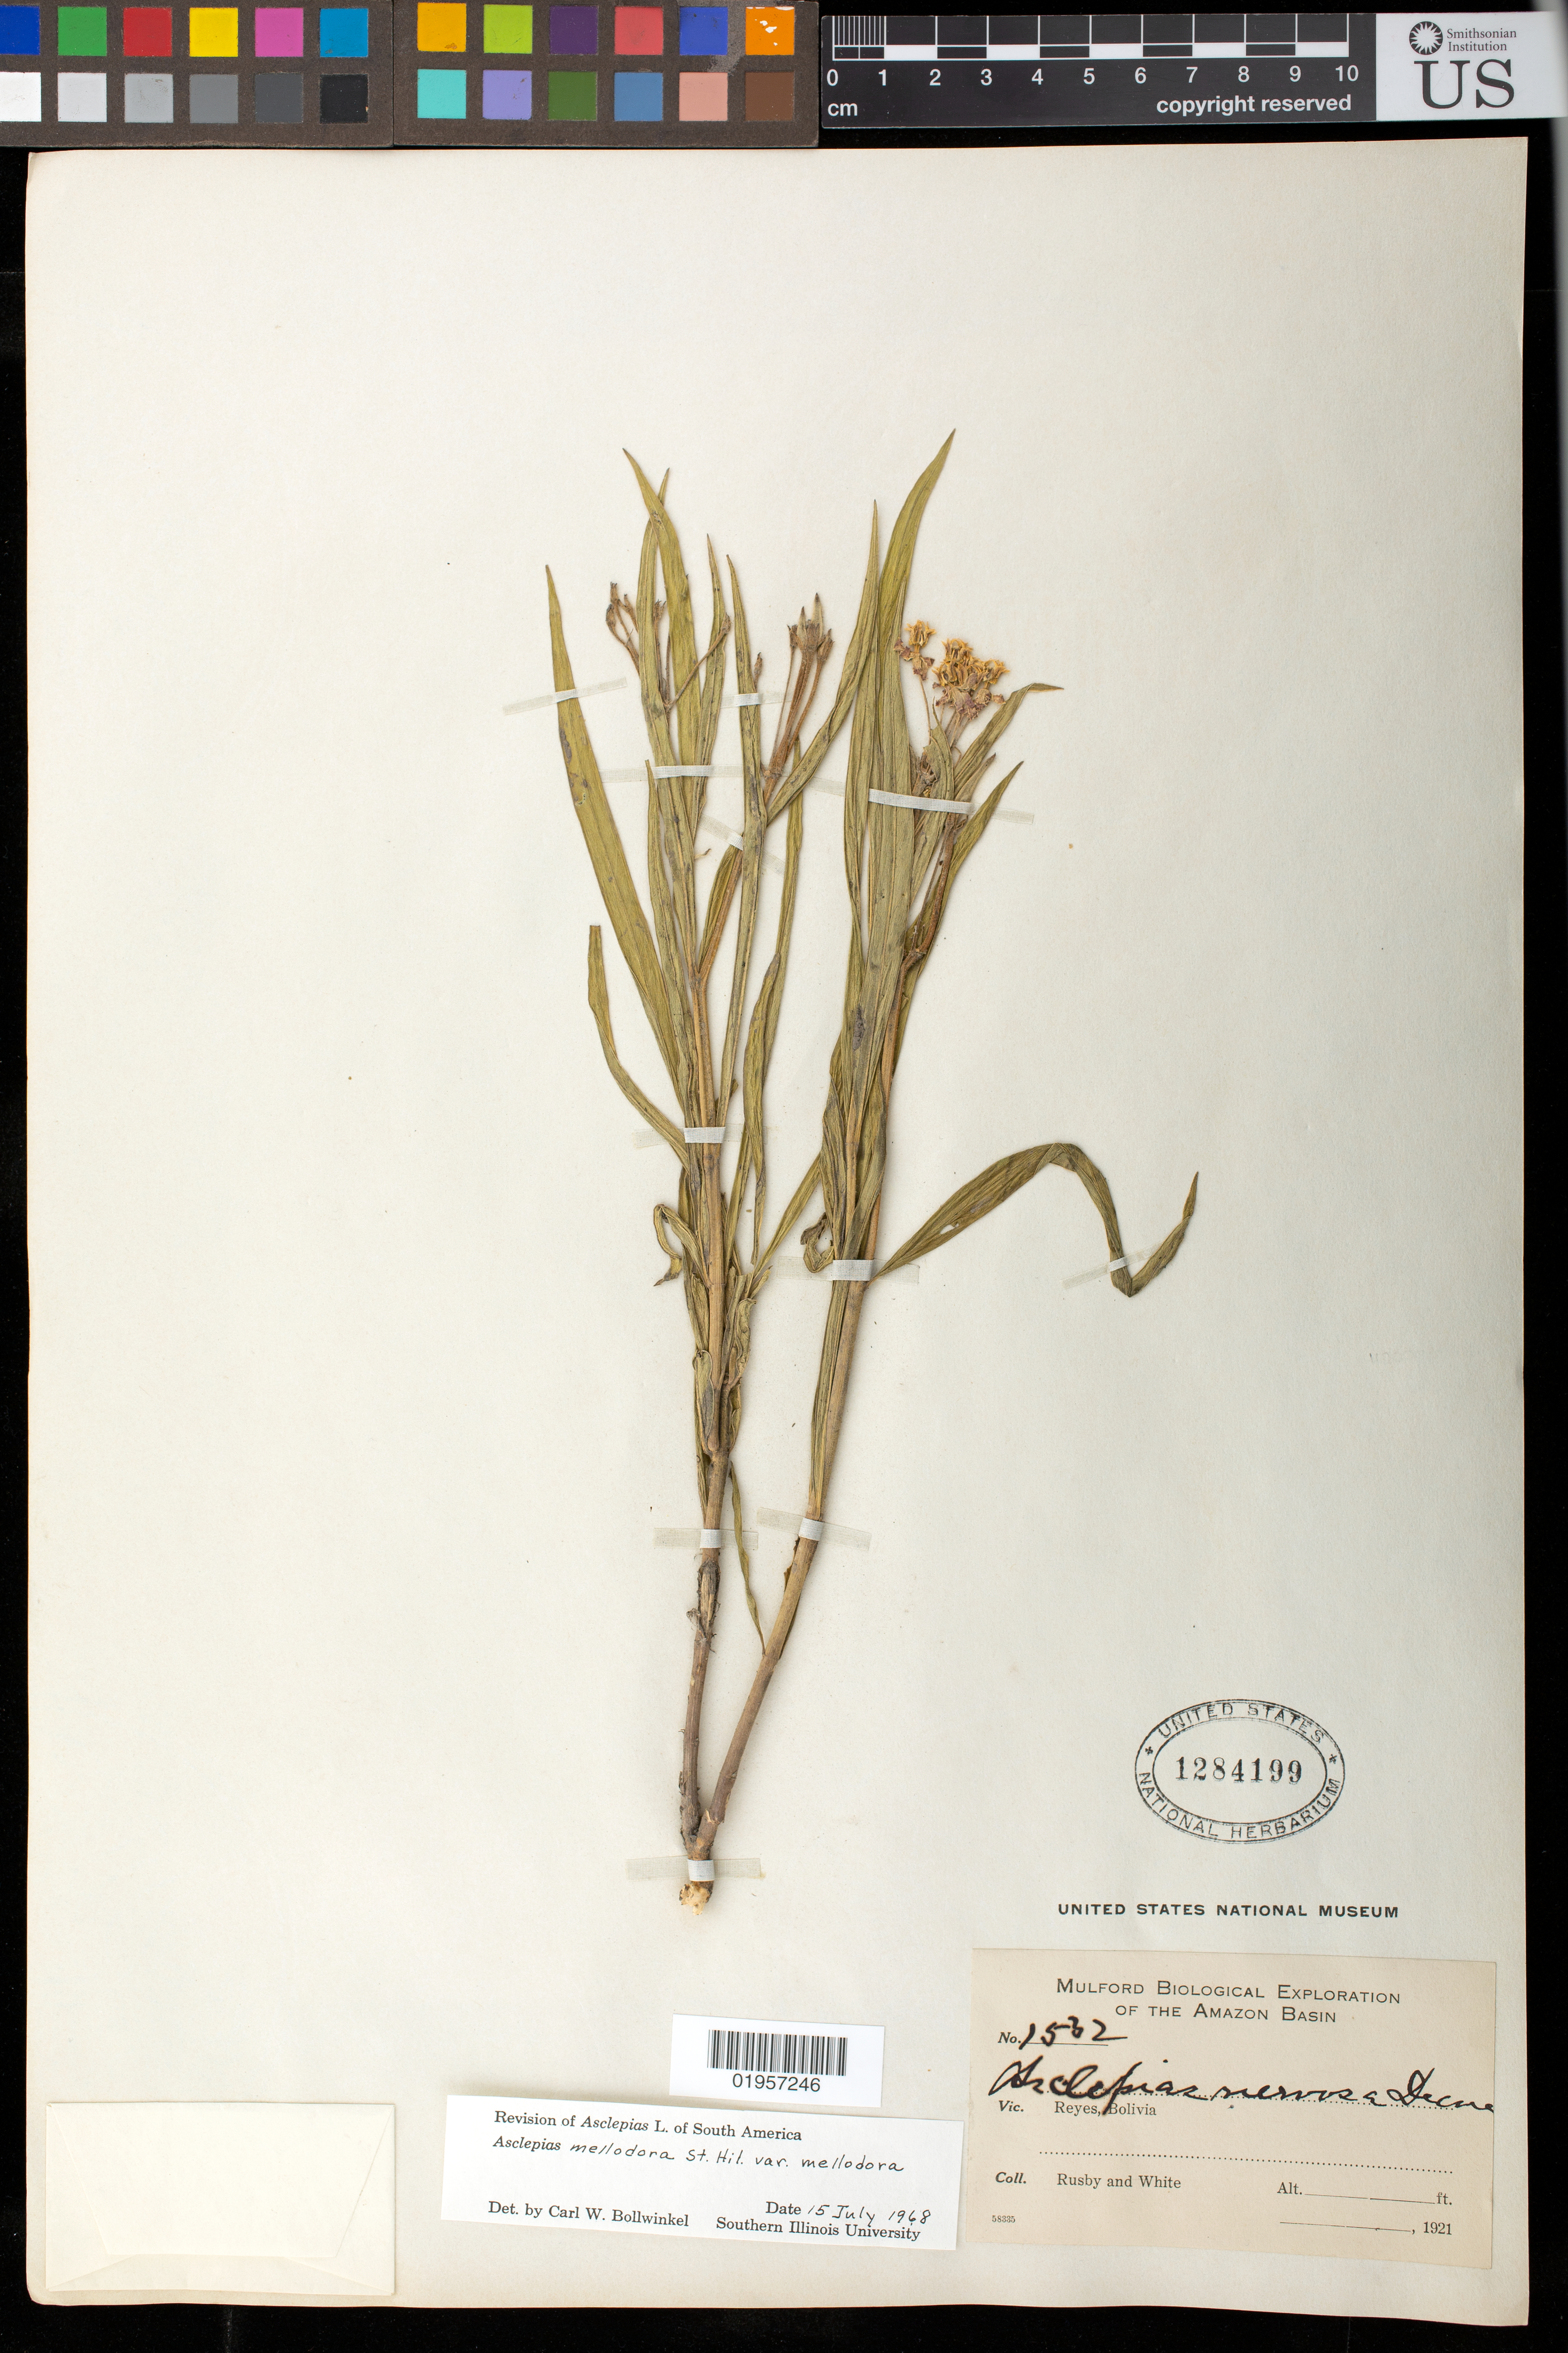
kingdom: Plantae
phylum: Tracheophyta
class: Magnoliopsida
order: Gentianales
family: Apocynaceae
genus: Asclepias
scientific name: Asclepias mellodora var. mellodora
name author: A. St.-Hil.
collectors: H. H. Rusby & O. E. White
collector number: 1532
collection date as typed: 1921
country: Bolivia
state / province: Beni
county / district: José Ballivián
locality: Reyes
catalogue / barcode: US 1284199